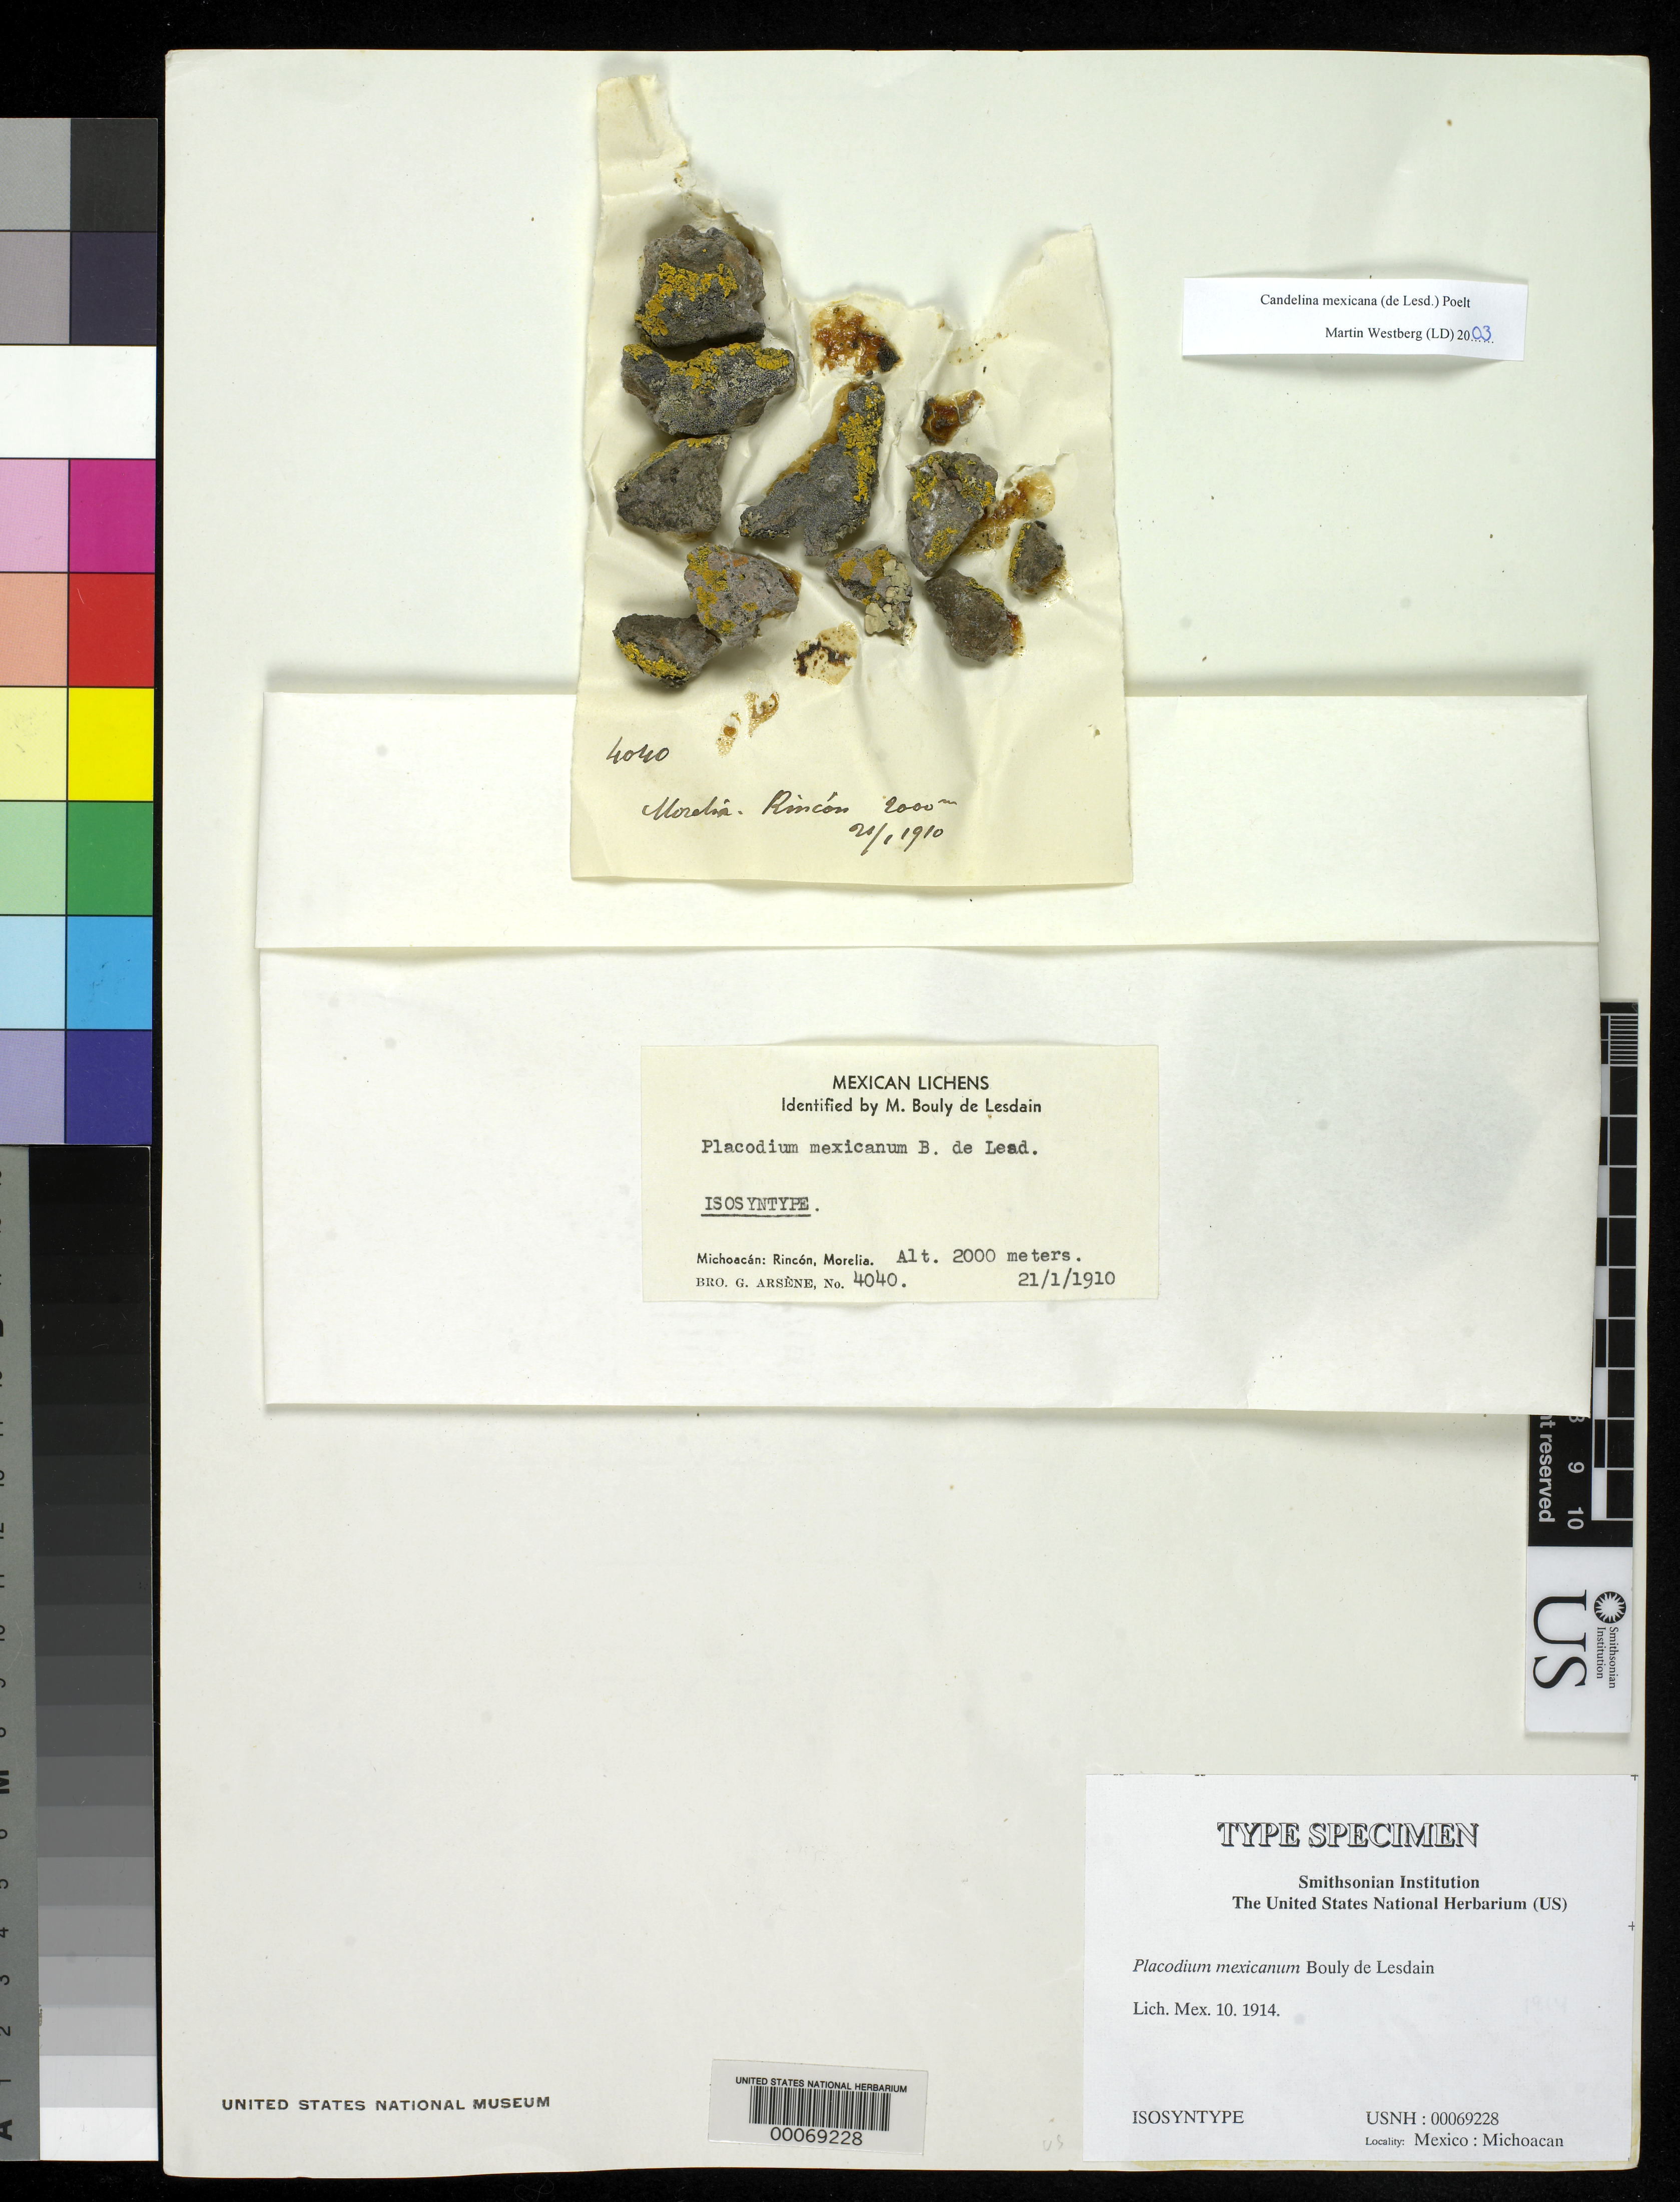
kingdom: Fungi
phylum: Ascomycota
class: Lecanoromycetes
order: Teloschistales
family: Teloschistaceae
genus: Placodium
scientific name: Placodium mexicanum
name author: B. de Lesd.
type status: Isosyntype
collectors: Bro. G. Arsène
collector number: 4040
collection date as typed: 21 Jan 1910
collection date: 1910-01-21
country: Mexico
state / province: Michoacán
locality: Rincon, Morelia.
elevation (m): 2000